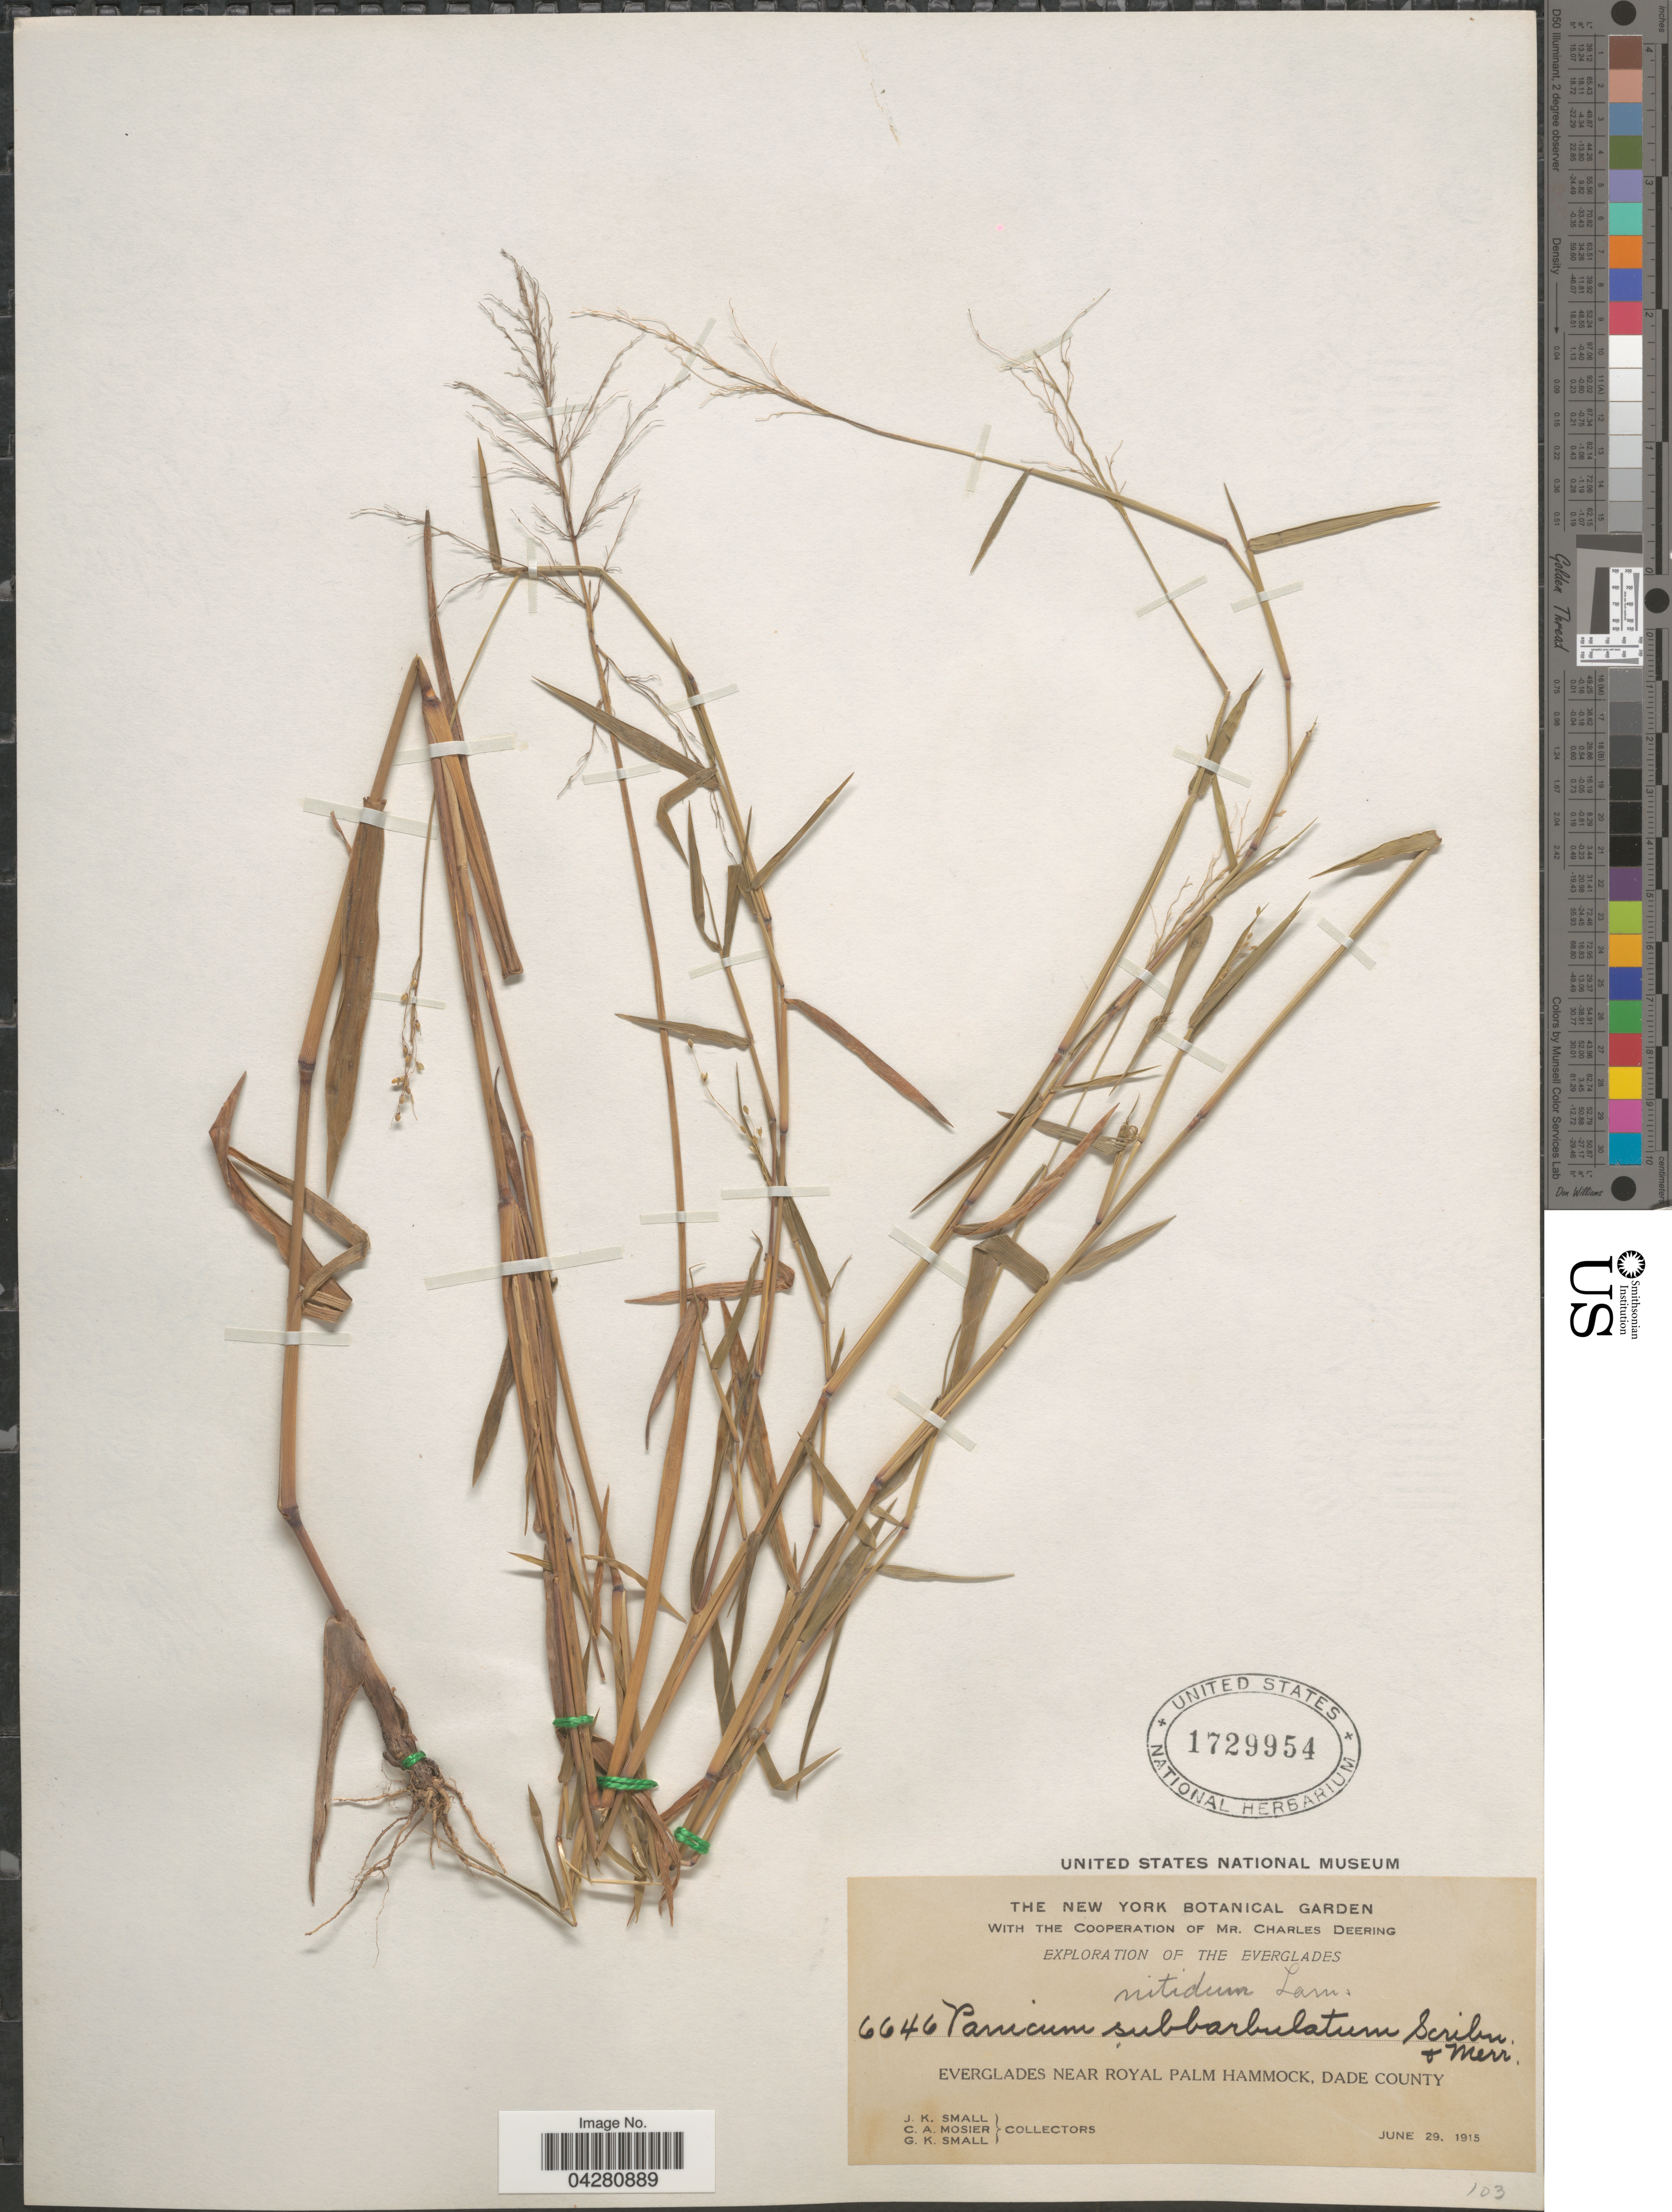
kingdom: Plantae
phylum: Tracheophyta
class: Liliopsida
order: Poales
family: Poaceae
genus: Dichanthelium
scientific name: Dichanthelium dichotomum var. dichotomum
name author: (L.) Gould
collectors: J. K. Small, C. A. Mosier & G. K. Small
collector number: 6646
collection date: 1915-06-29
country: United States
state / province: Florida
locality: Exploration of The Everglades. Everglades near Royal Palm Hammok, Dade County.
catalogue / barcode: US 1729954